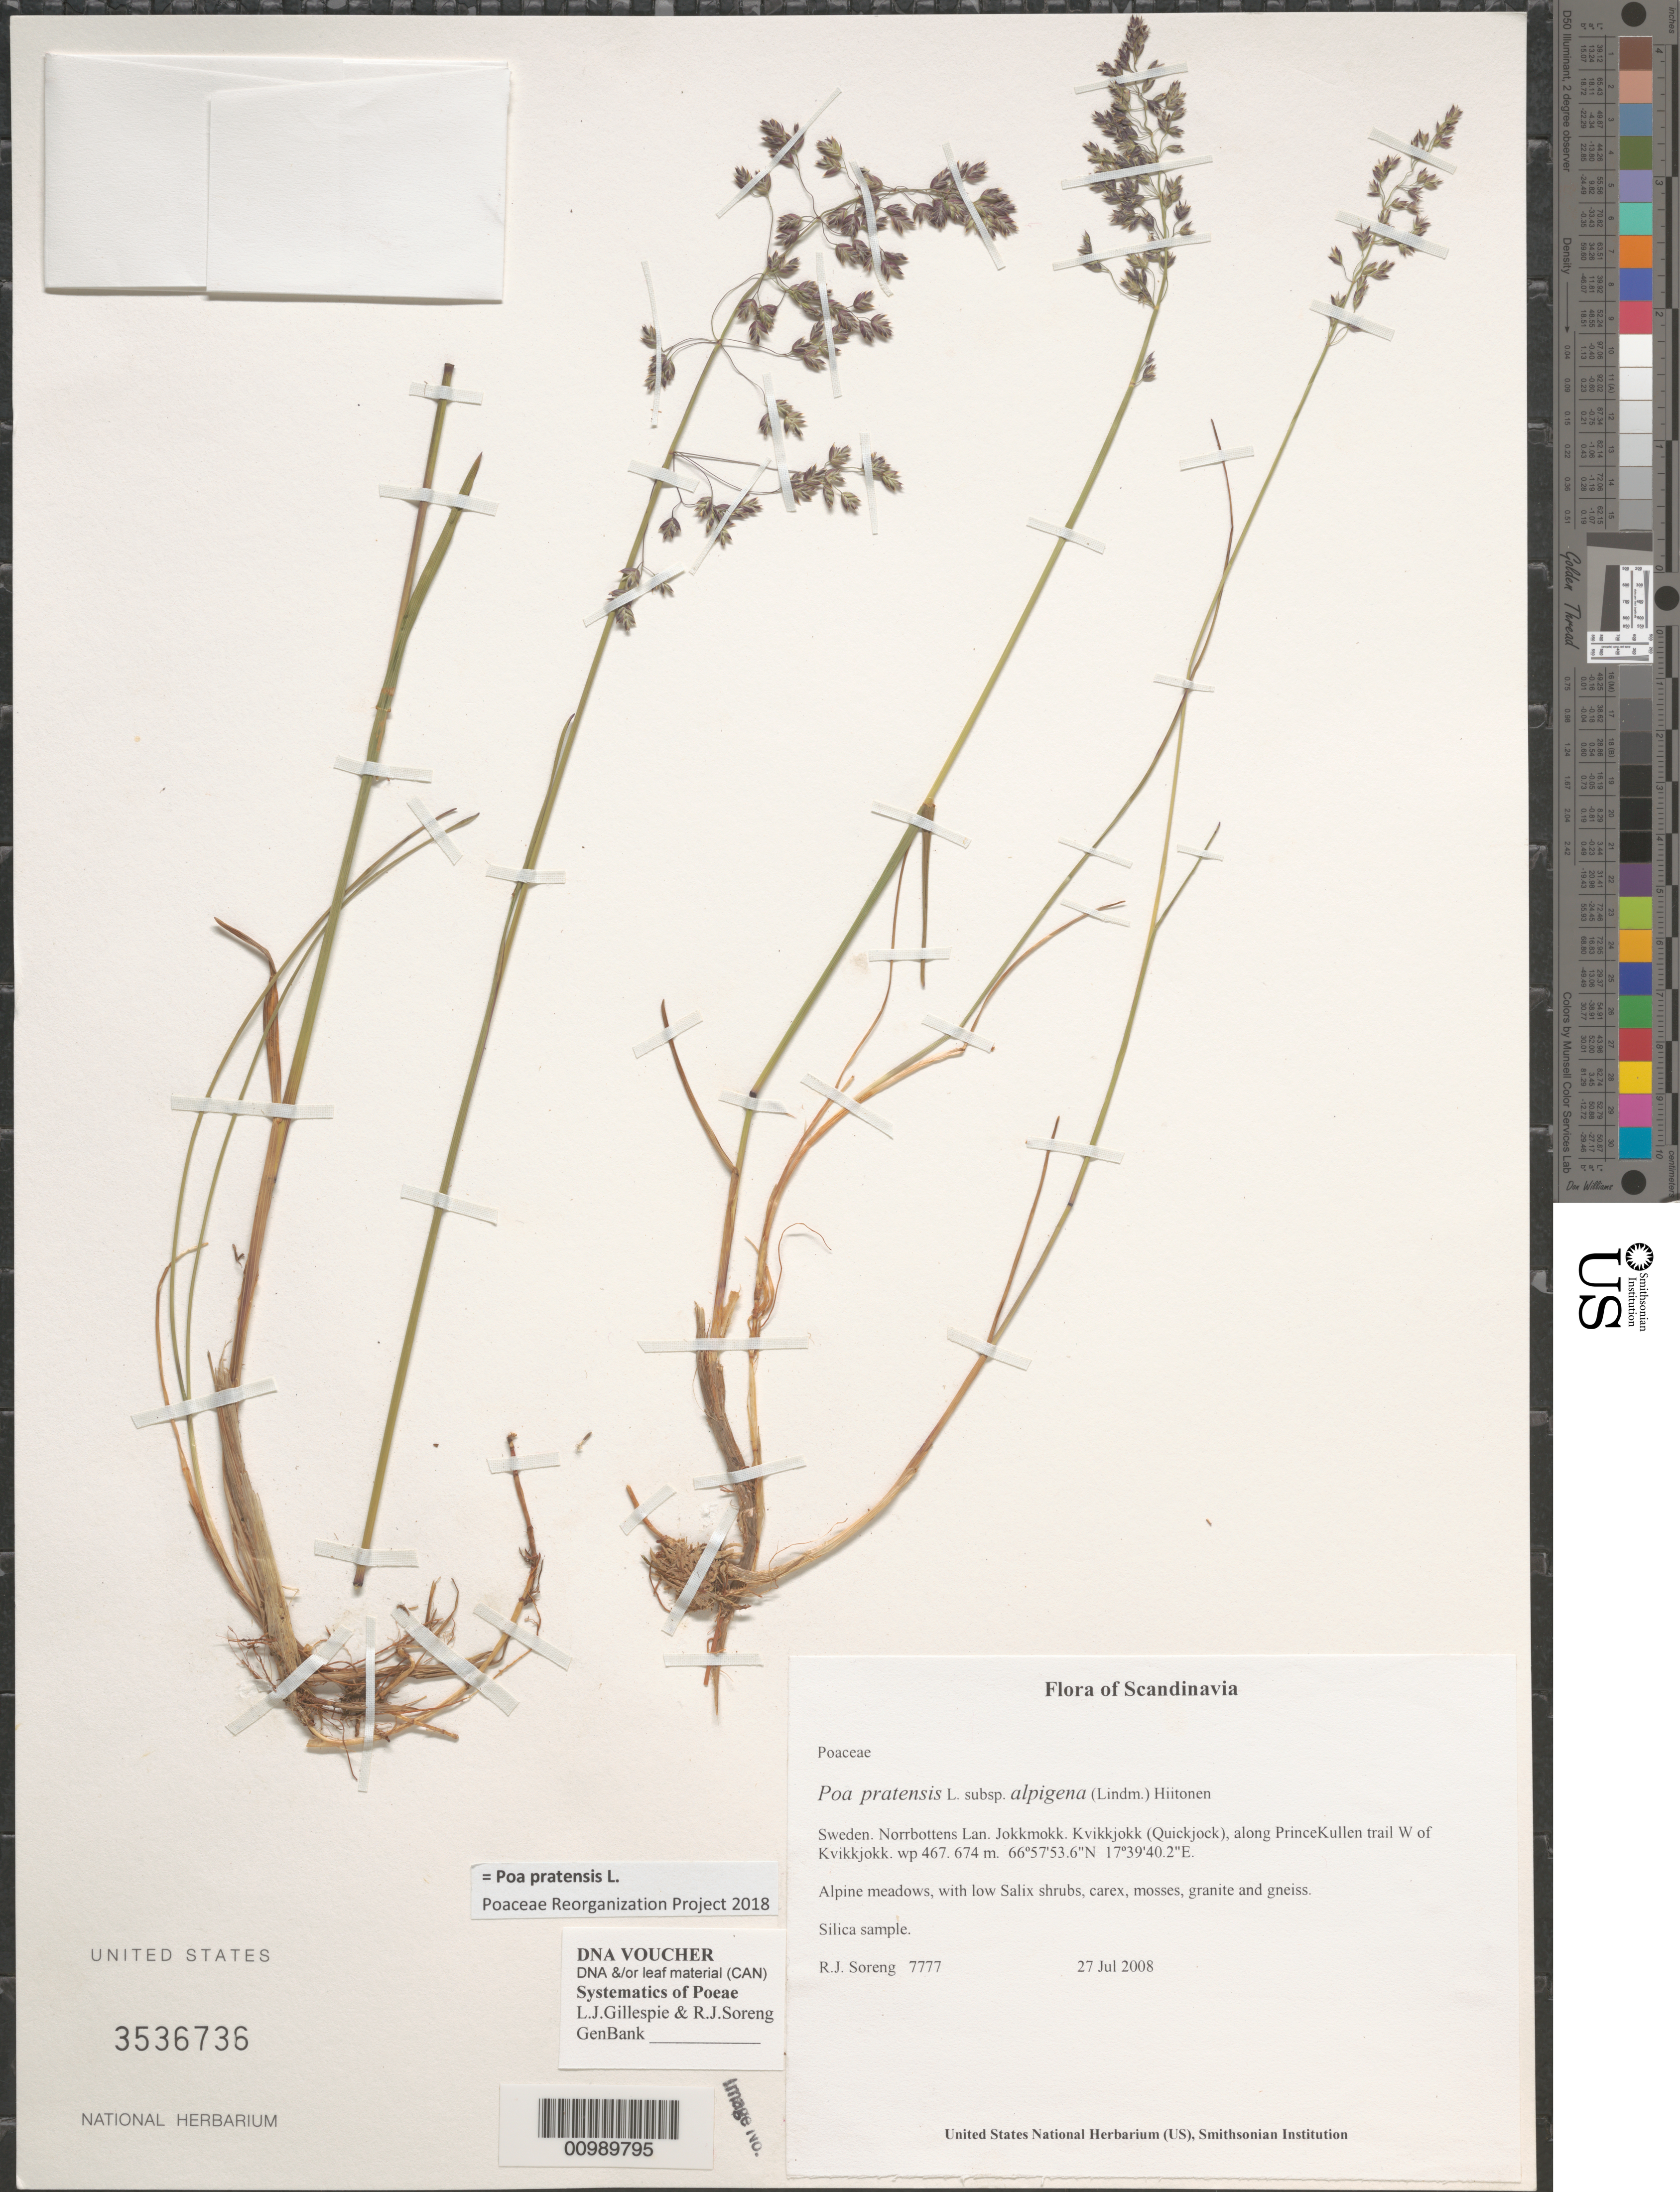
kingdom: Plantae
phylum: Tracheophyta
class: Liliopsida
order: Poales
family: Poaceae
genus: Poa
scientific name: Poa pratensis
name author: L.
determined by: Poaceae Reorganization Project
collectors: R. J. Soreng & N. L. Soreng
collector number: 7777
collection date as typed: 27 Jul 2008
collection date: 2008-07-27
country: Sweden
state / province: Norrbotten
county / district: Jokkmokk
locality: Kvikkjokk (Quickjock), along PrinceKullen trail W of Kvikkjokk.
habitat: Alpine meadows, with low Salix shrubs, carex, mosses, granite and gneiss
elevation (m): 674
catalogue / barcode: US 3536736